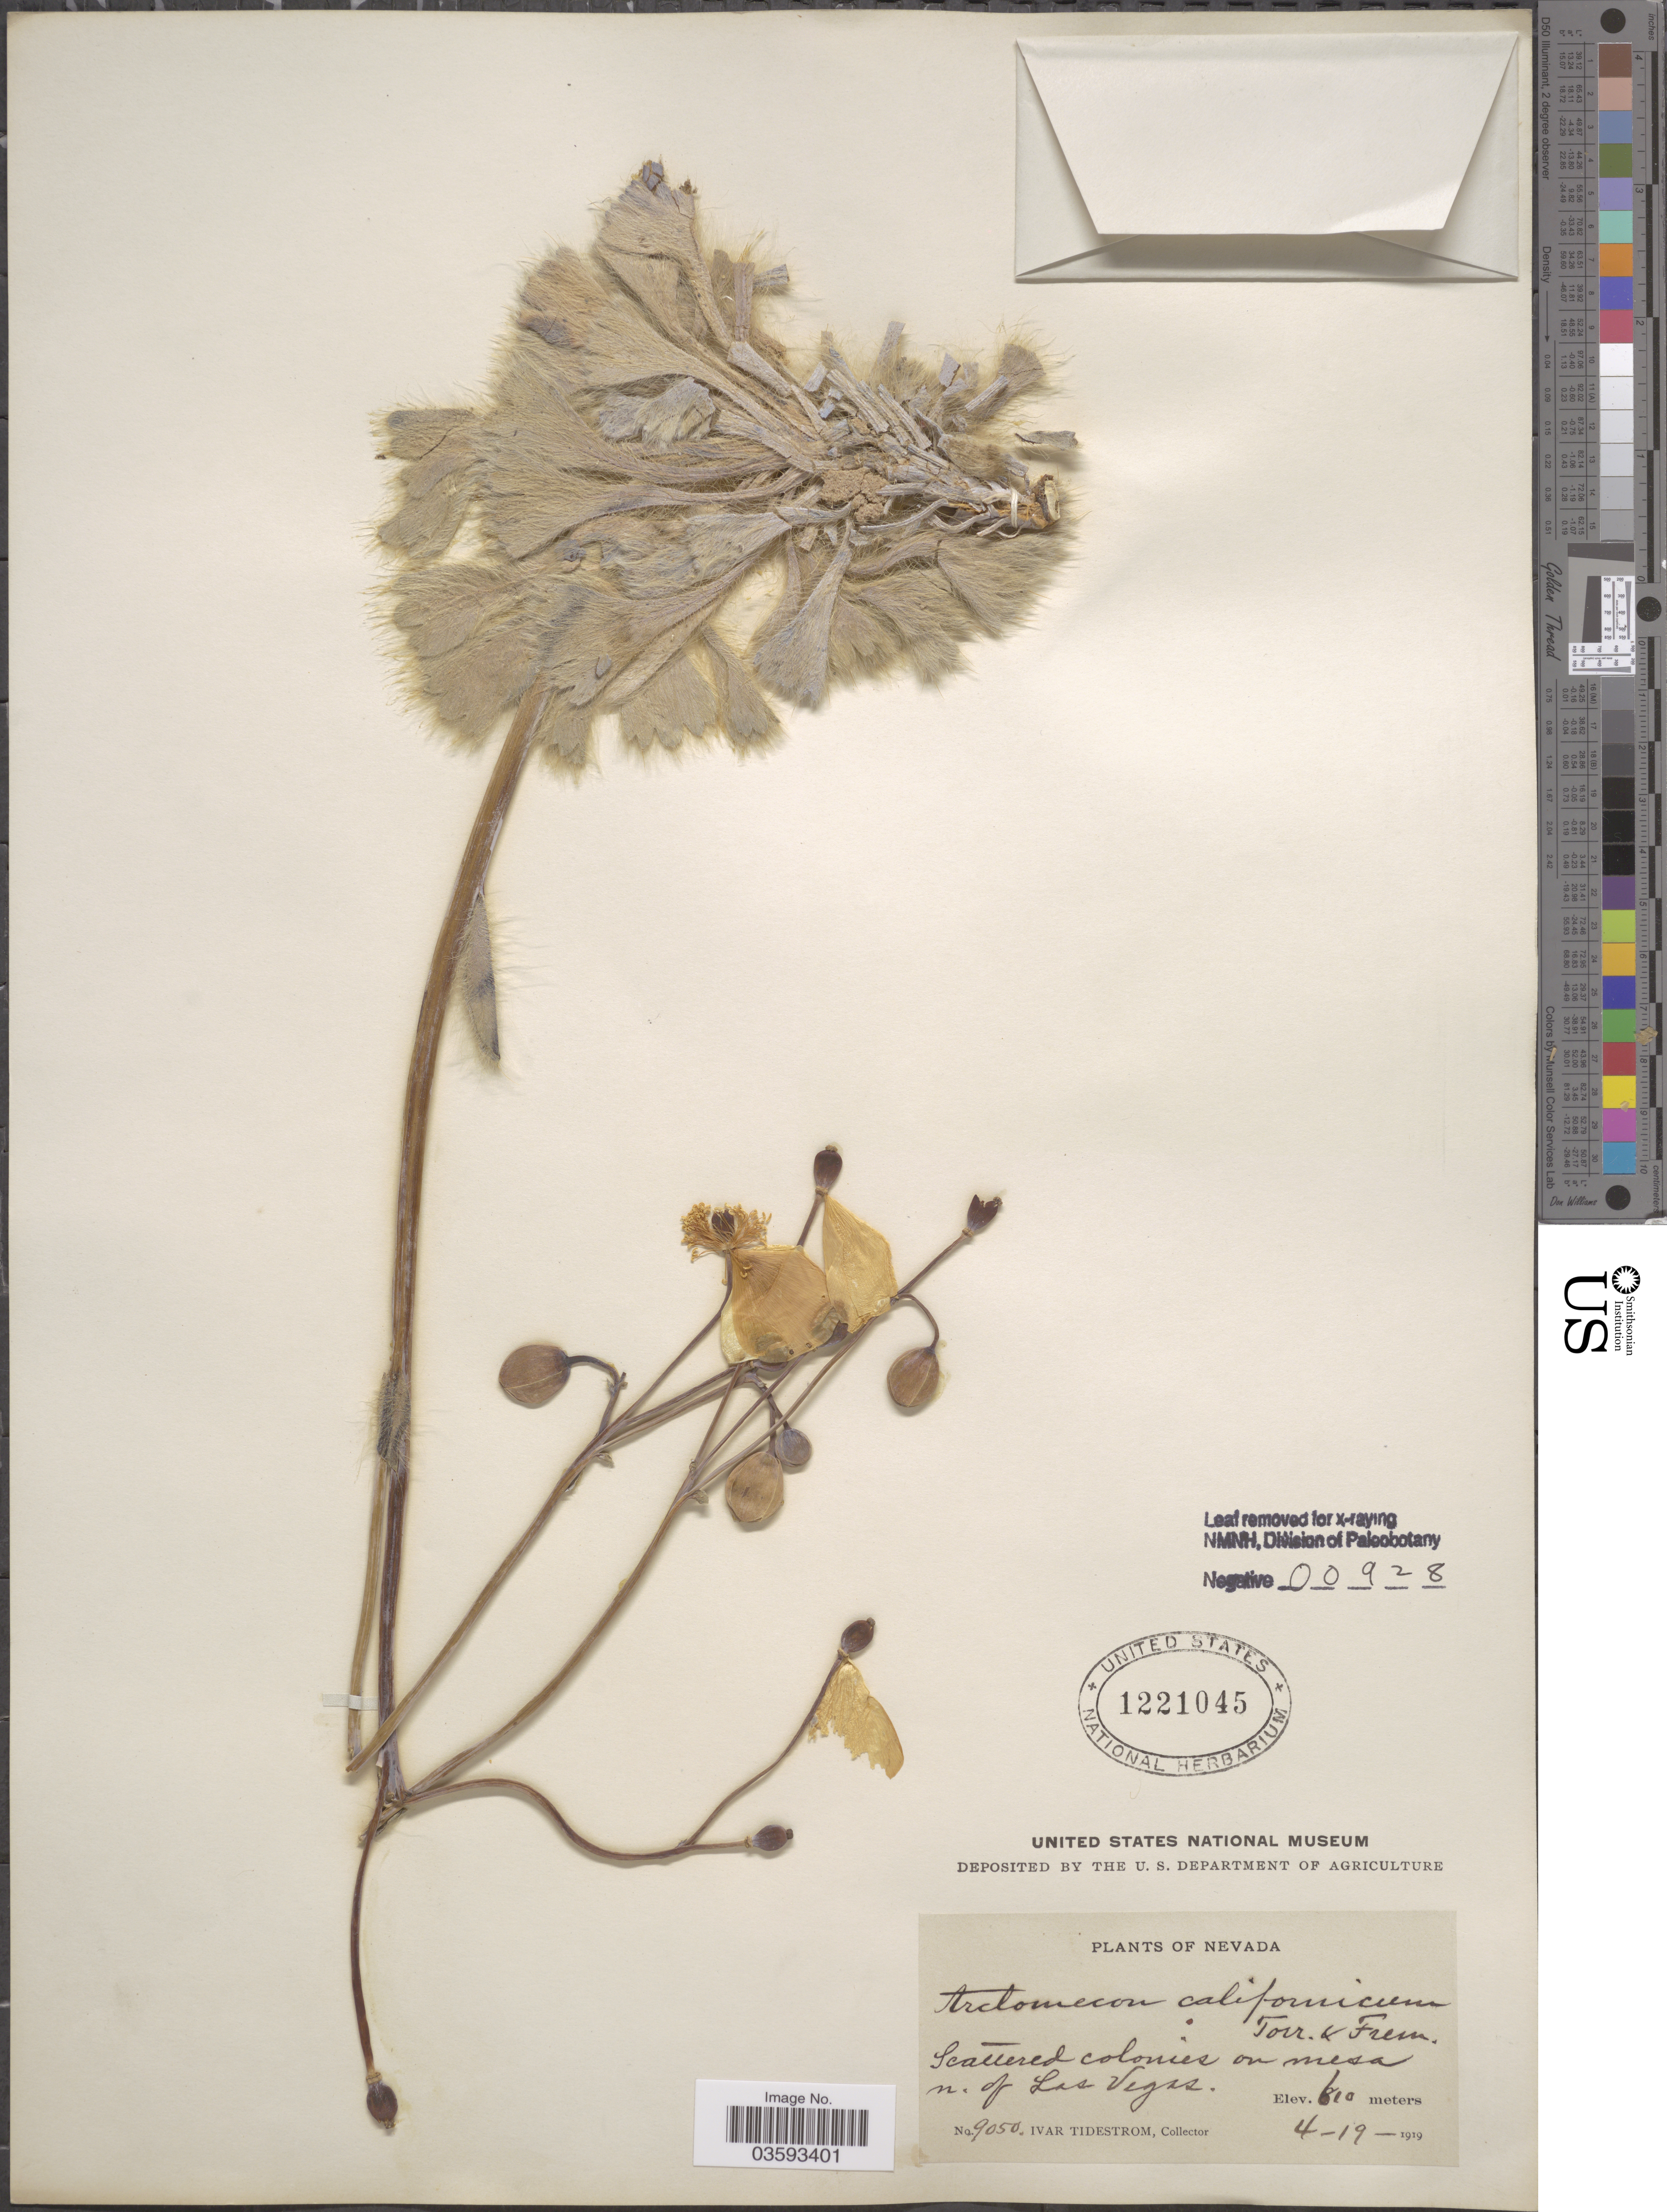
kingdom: Plantae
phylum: Tracheophyta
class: Magnoliopsida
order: Ranunculales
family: Papaveraceae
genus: Arctomecon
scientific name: Arctomecon californica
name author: Torr. & Frém.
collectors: I. F. Tidestrom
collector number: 9050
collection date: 1919-04-19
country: United States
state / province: Nevada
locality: Scattered colonies on mesa n. of Las Vegas.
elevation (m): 610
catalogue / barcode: US 1221045